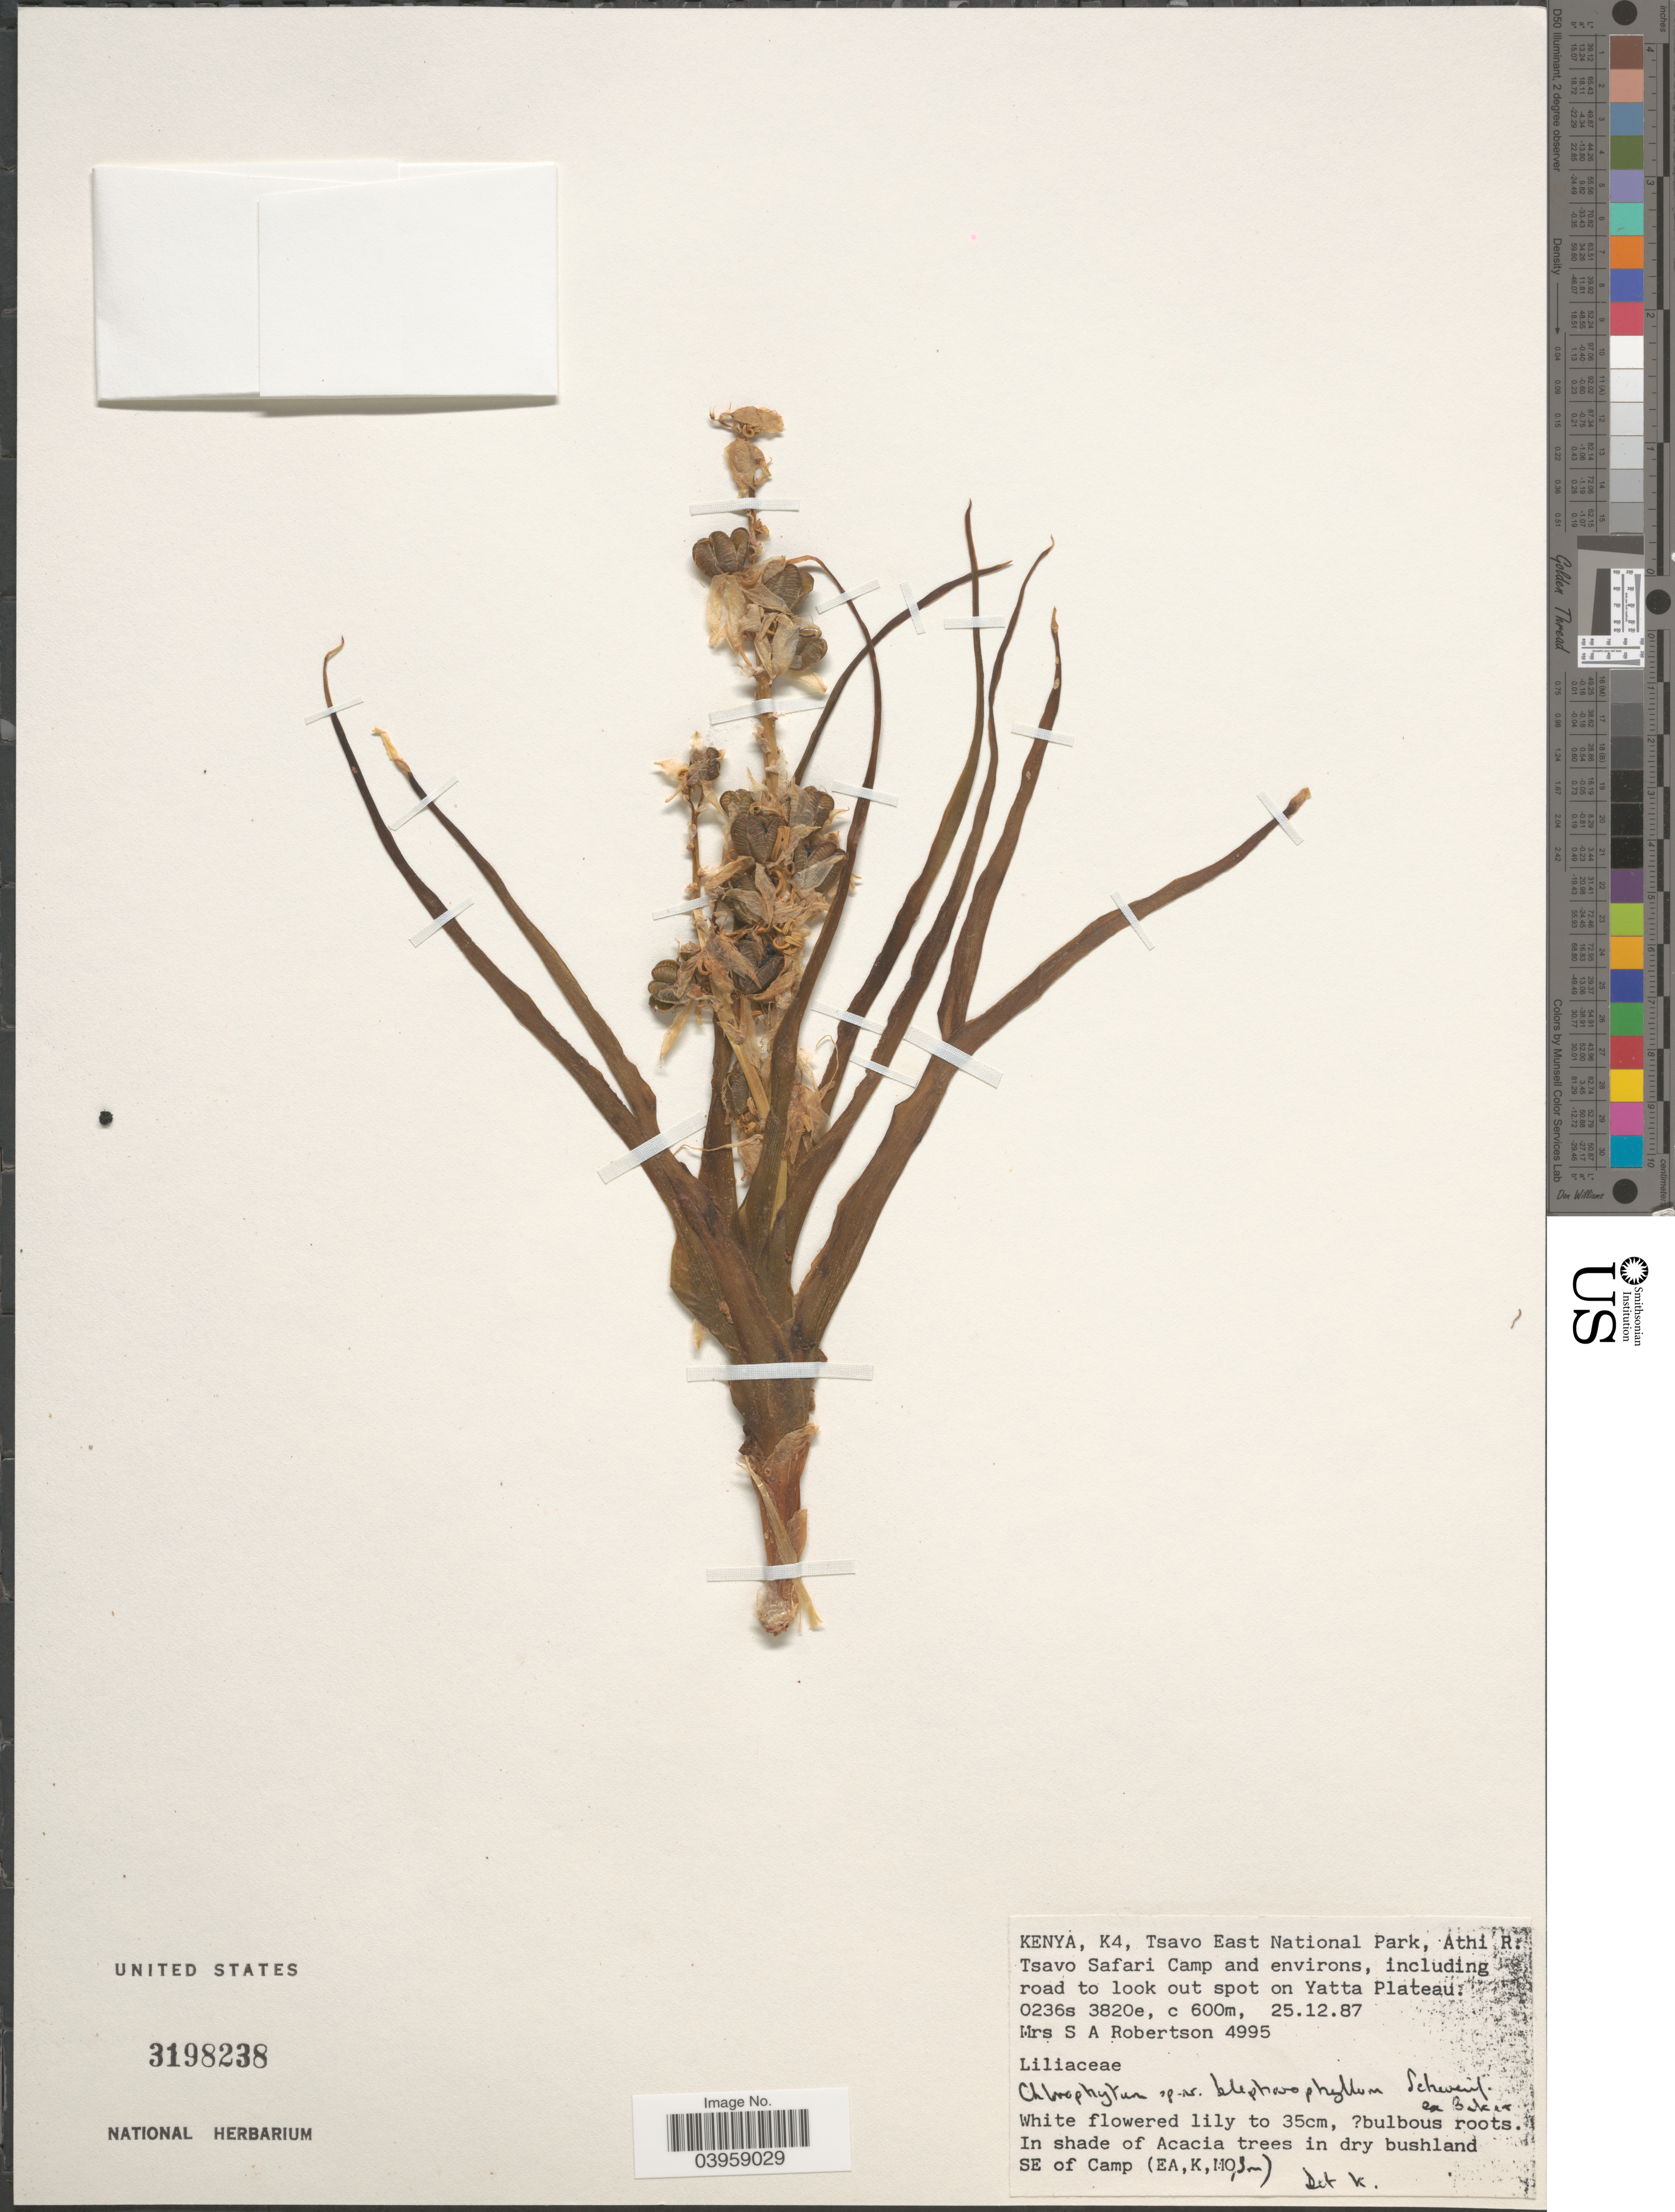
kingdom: Plantae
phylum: Tracheophyta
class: Liliopsida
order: Asparagales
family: Asparagaceae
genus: Chlorophytum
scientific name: Chlorophytum sp.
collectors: S. Robertson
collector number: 4995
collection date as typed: Transcribed d/m/y: 25/12/87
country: Kenya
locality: K4, Tsavo East National Park, Athi R. Tsavo Safari Camp and environs, including road to look out spot on Yatta Plateau. SE of Camp.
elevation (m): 600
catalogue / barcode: US 3198238